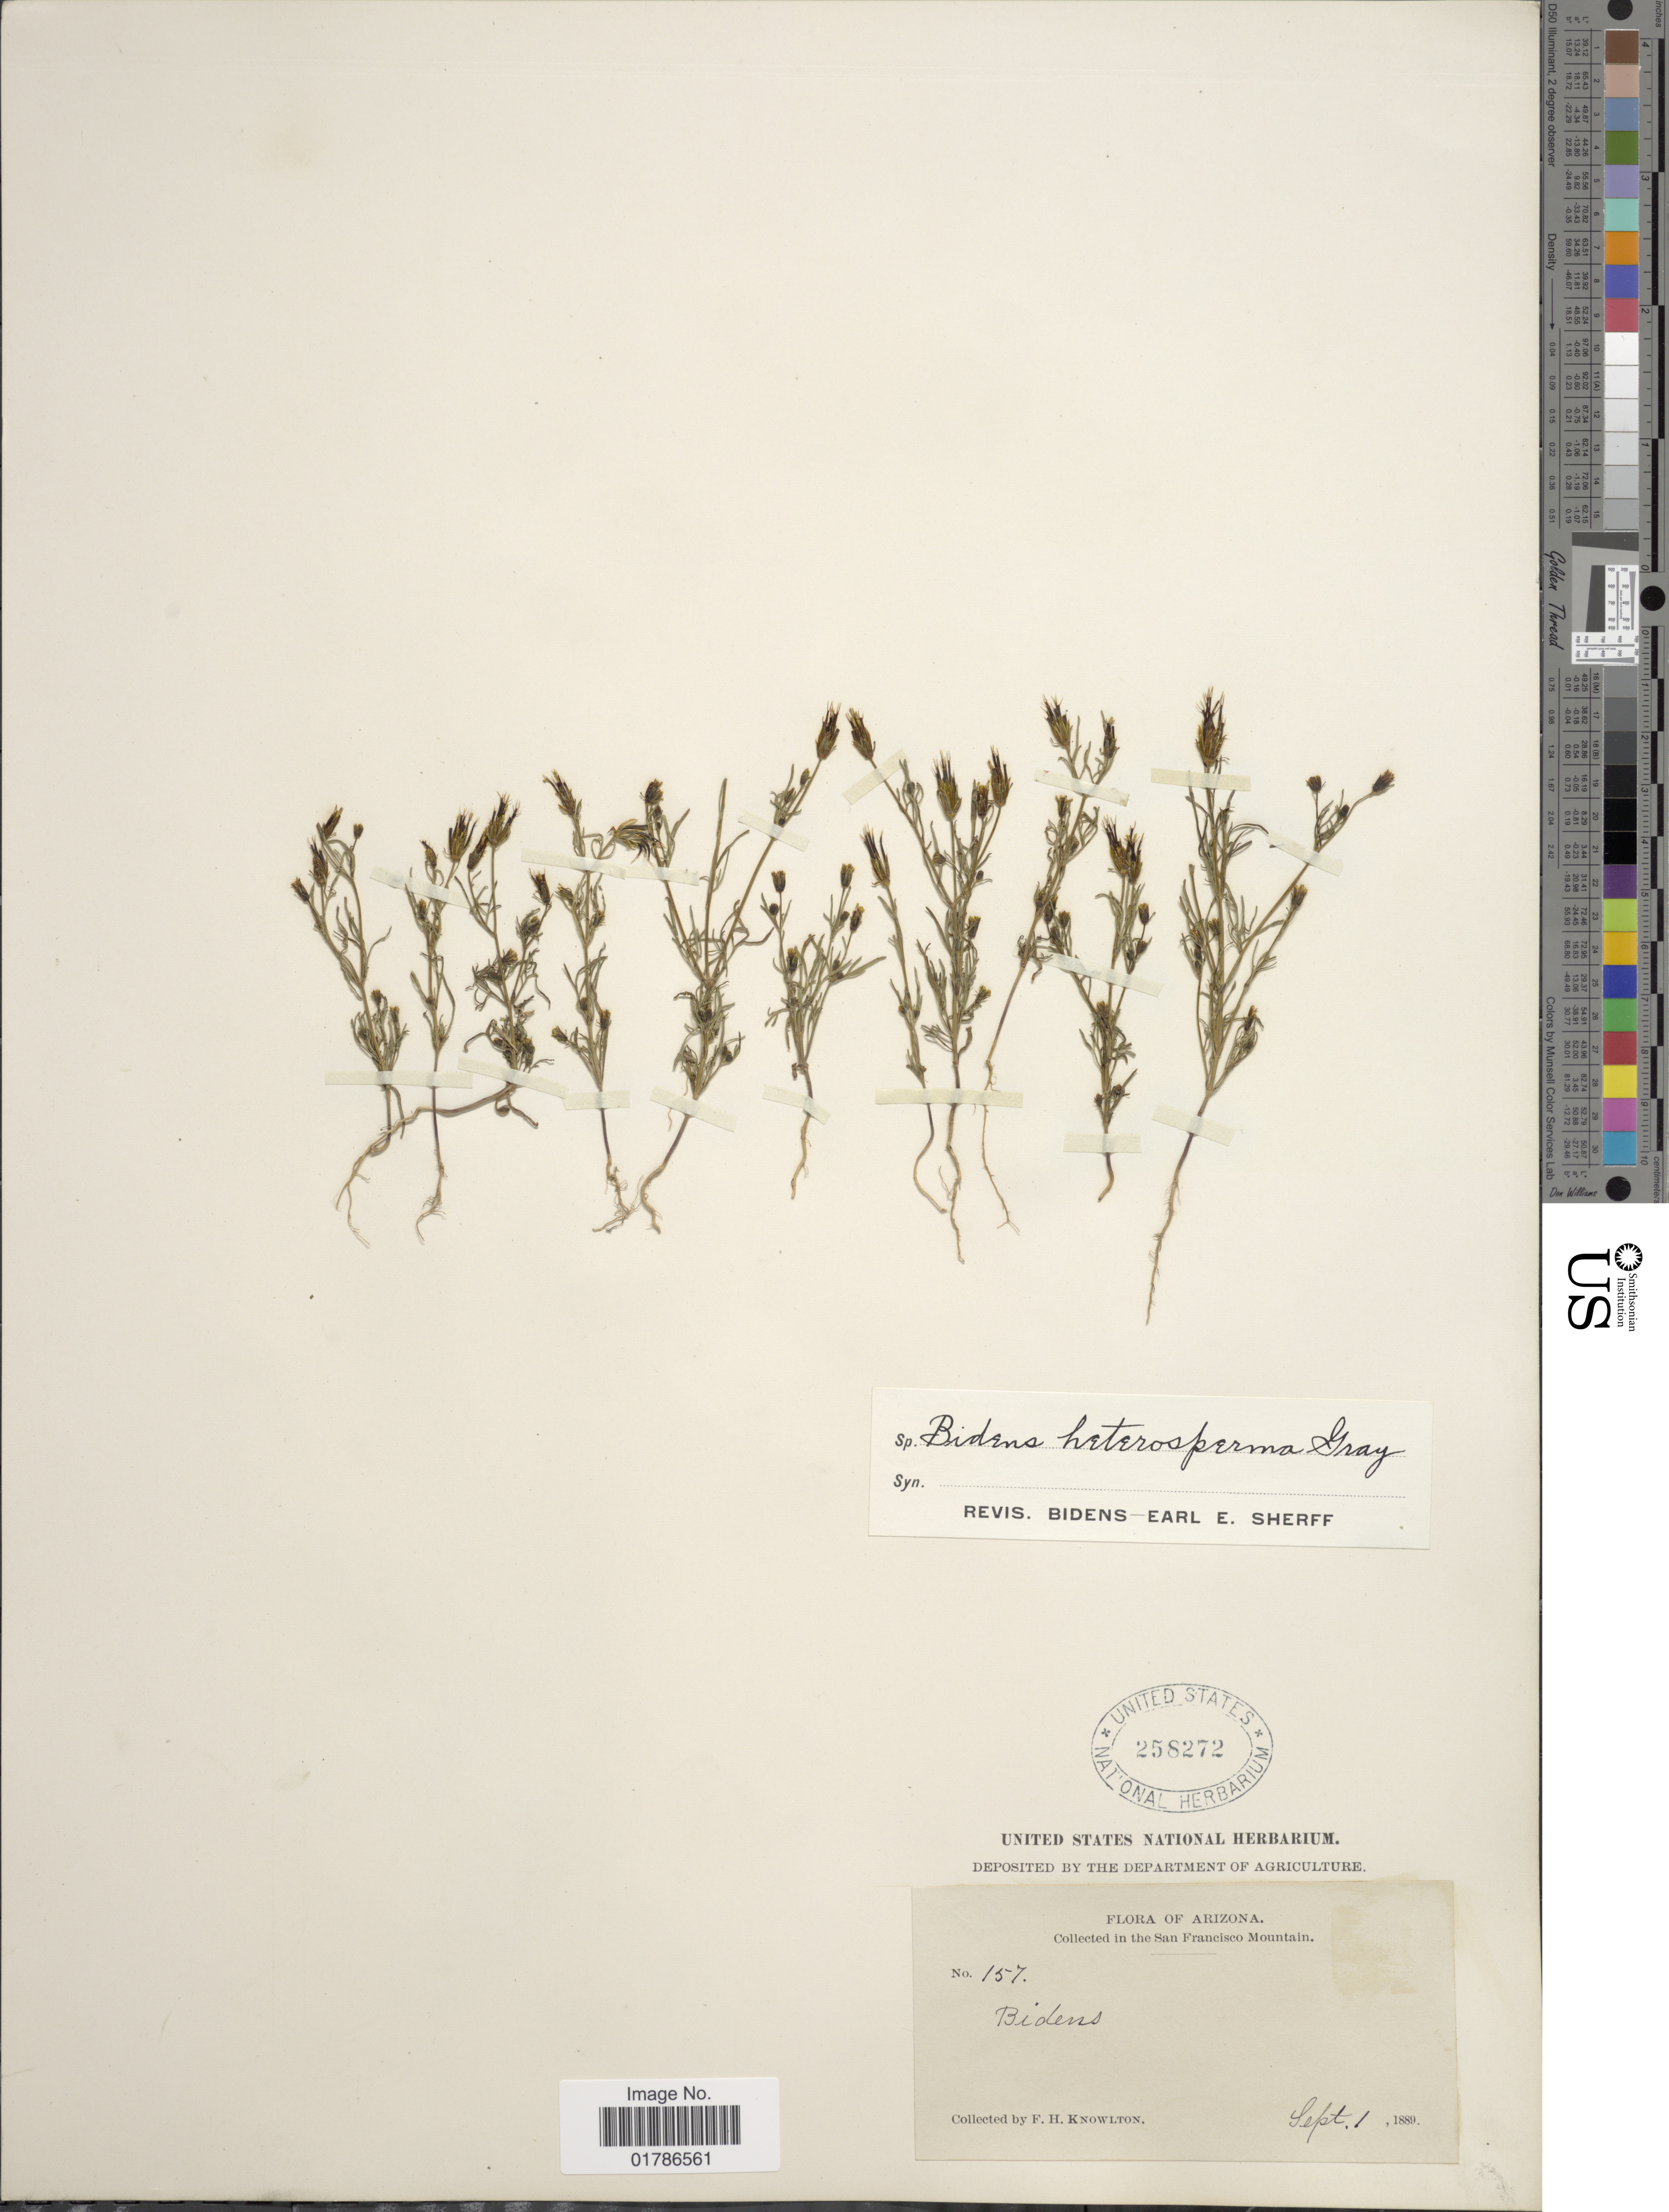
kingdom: Plantae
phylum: Tracheophyta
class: Magnoliopsida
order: Asterales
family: Asteraceae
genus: Bidens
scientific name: Bidens heterosperma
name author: A. Gray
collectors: F. H. Knowlton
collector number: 157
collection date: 1889-09-01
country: United States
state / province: Arizona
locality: San Francisco Mountain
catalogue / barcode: US 258272